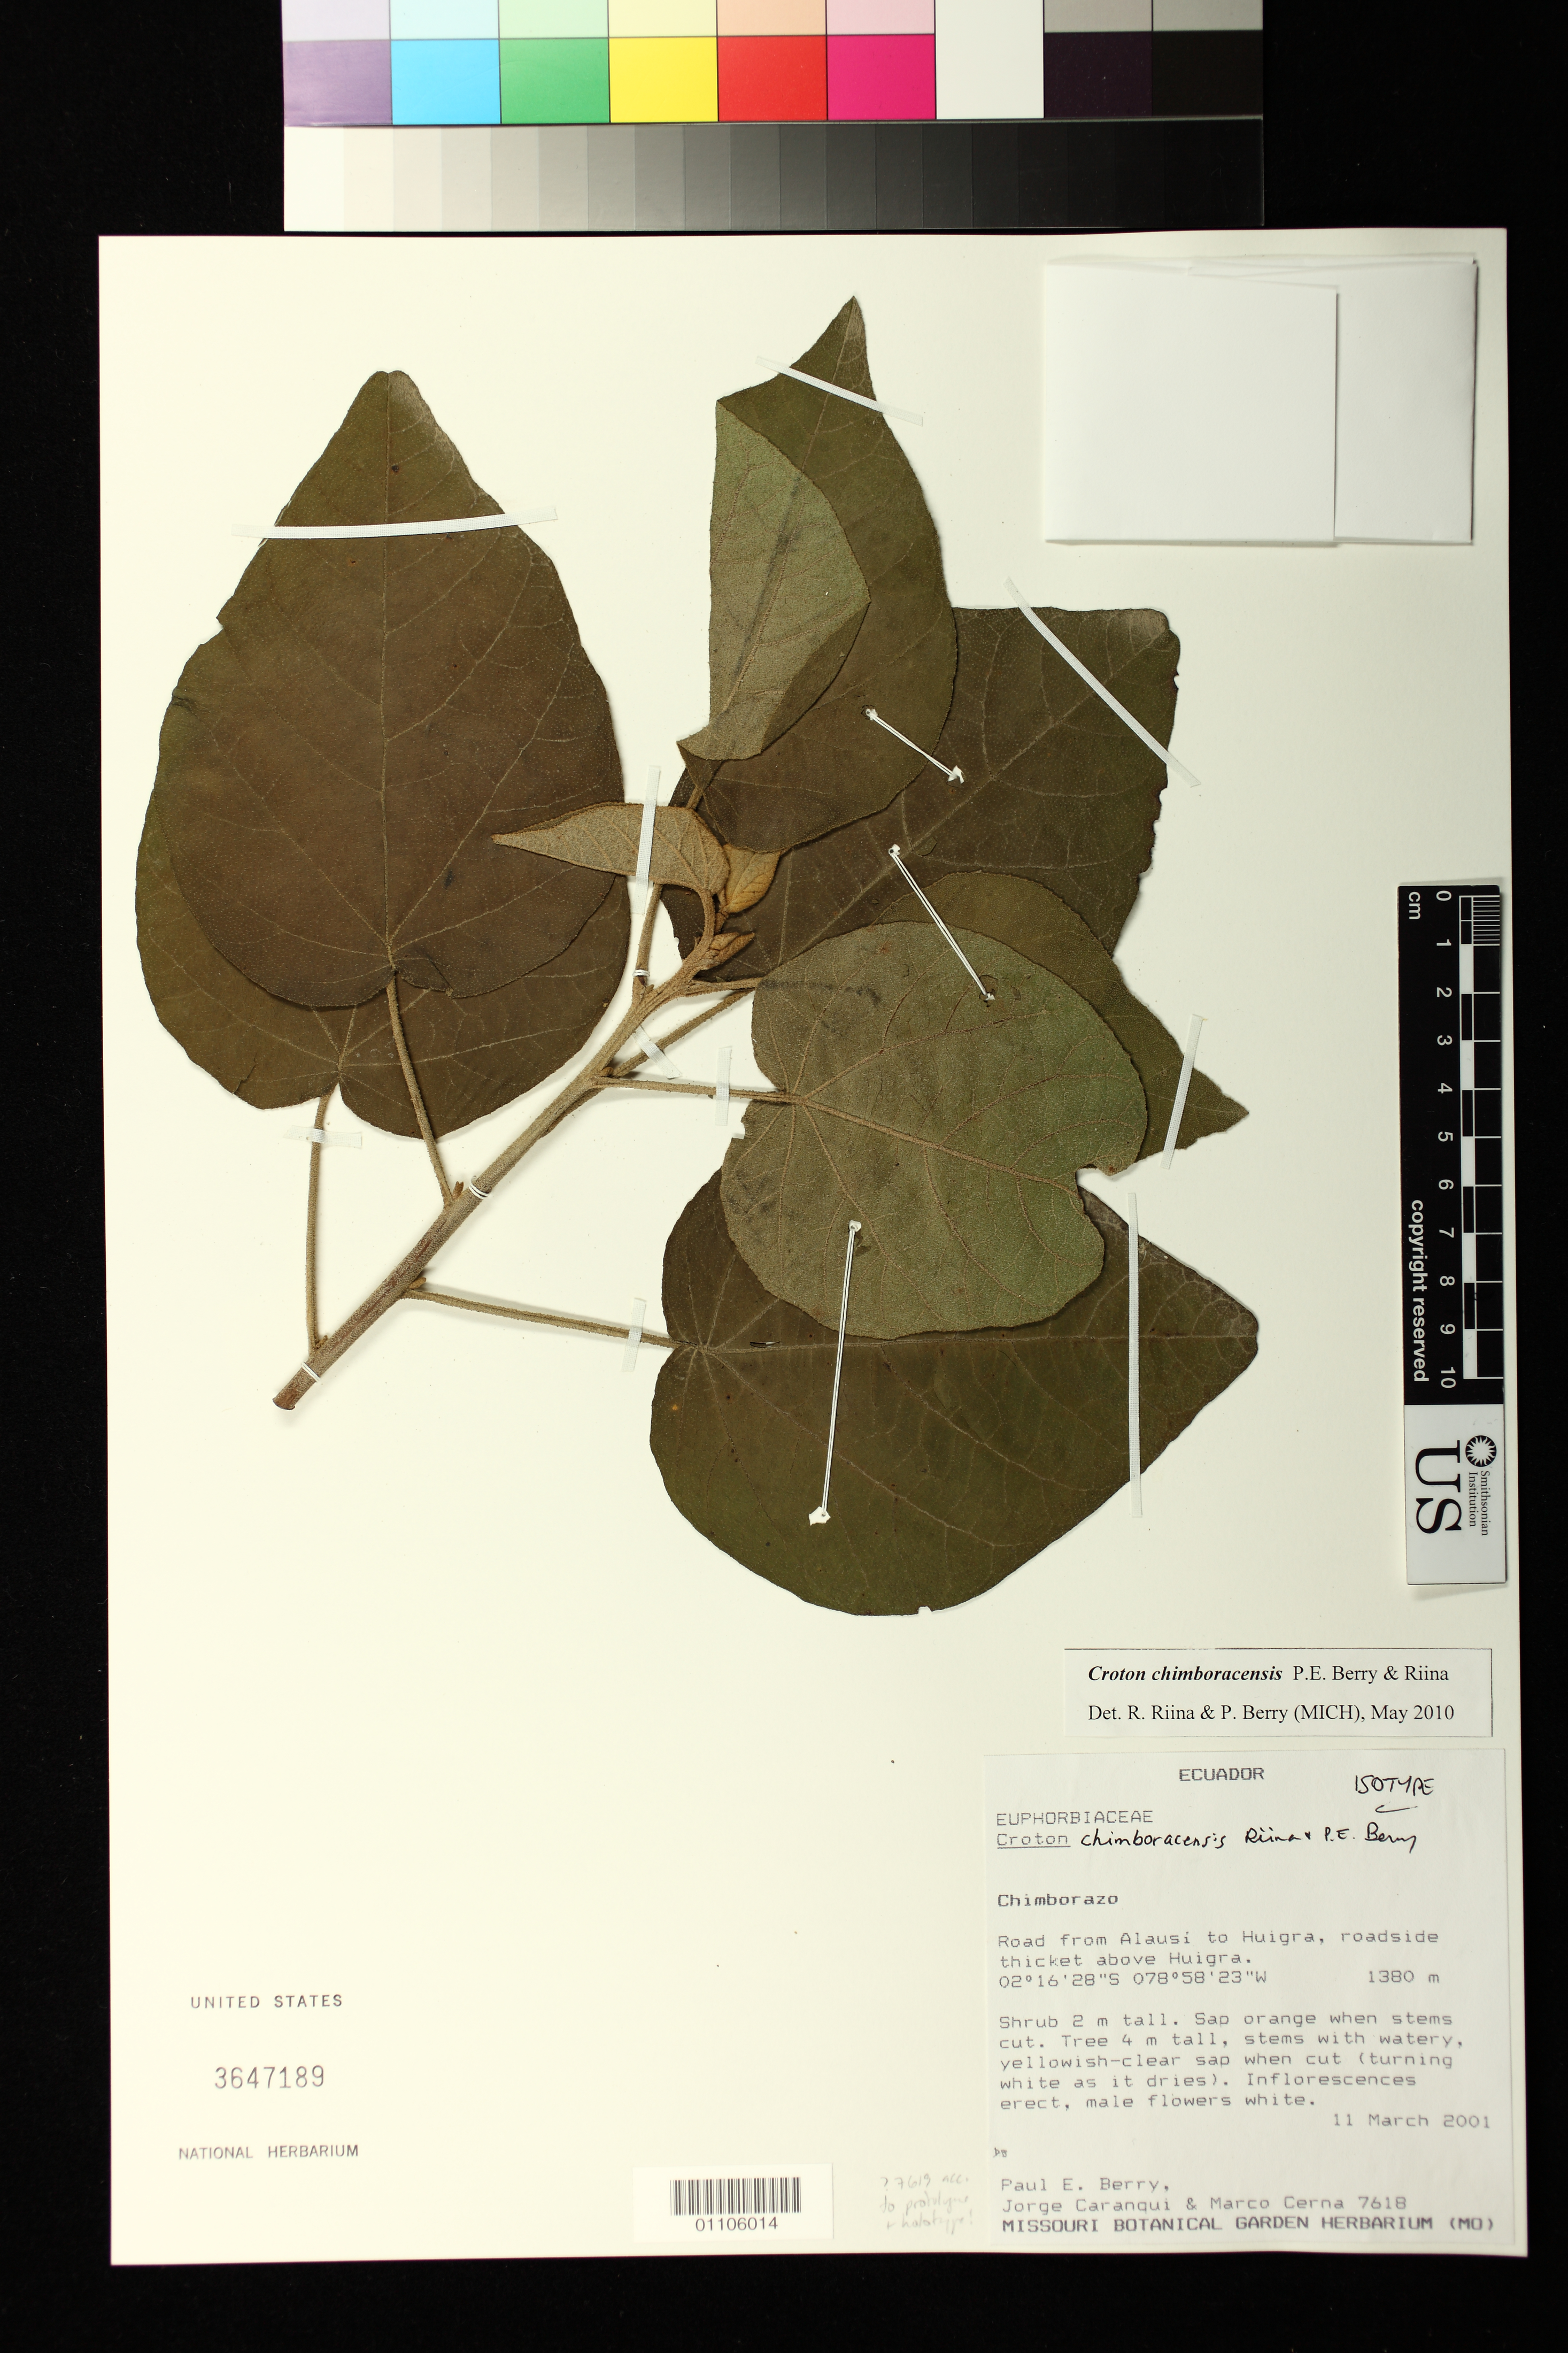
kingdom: Plantae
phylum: Tracheophyta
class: Magnoliopsida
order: Malpighiales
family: Euphorbiaceae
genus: Croton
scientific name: Croton chimboracensis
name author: Riina & P.E. Berry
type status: Isotype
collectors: P. E. Berry, J. Caranqui & M. Cerna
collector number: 7618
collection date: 2001-03-11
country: Ecuador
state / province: Chimborazo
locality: Road from Alausi to Huigra, roadside thicket above Huigra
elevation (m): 1380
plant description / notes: According to protologue and holotype (MICH) the type collection is Berry et al. 7618. This specimen is numbered 7619, but all other data are identical to label on the holotype; specimen is annotated "isotype" and protologue cites an isotype at US.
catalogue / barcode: US 3647189